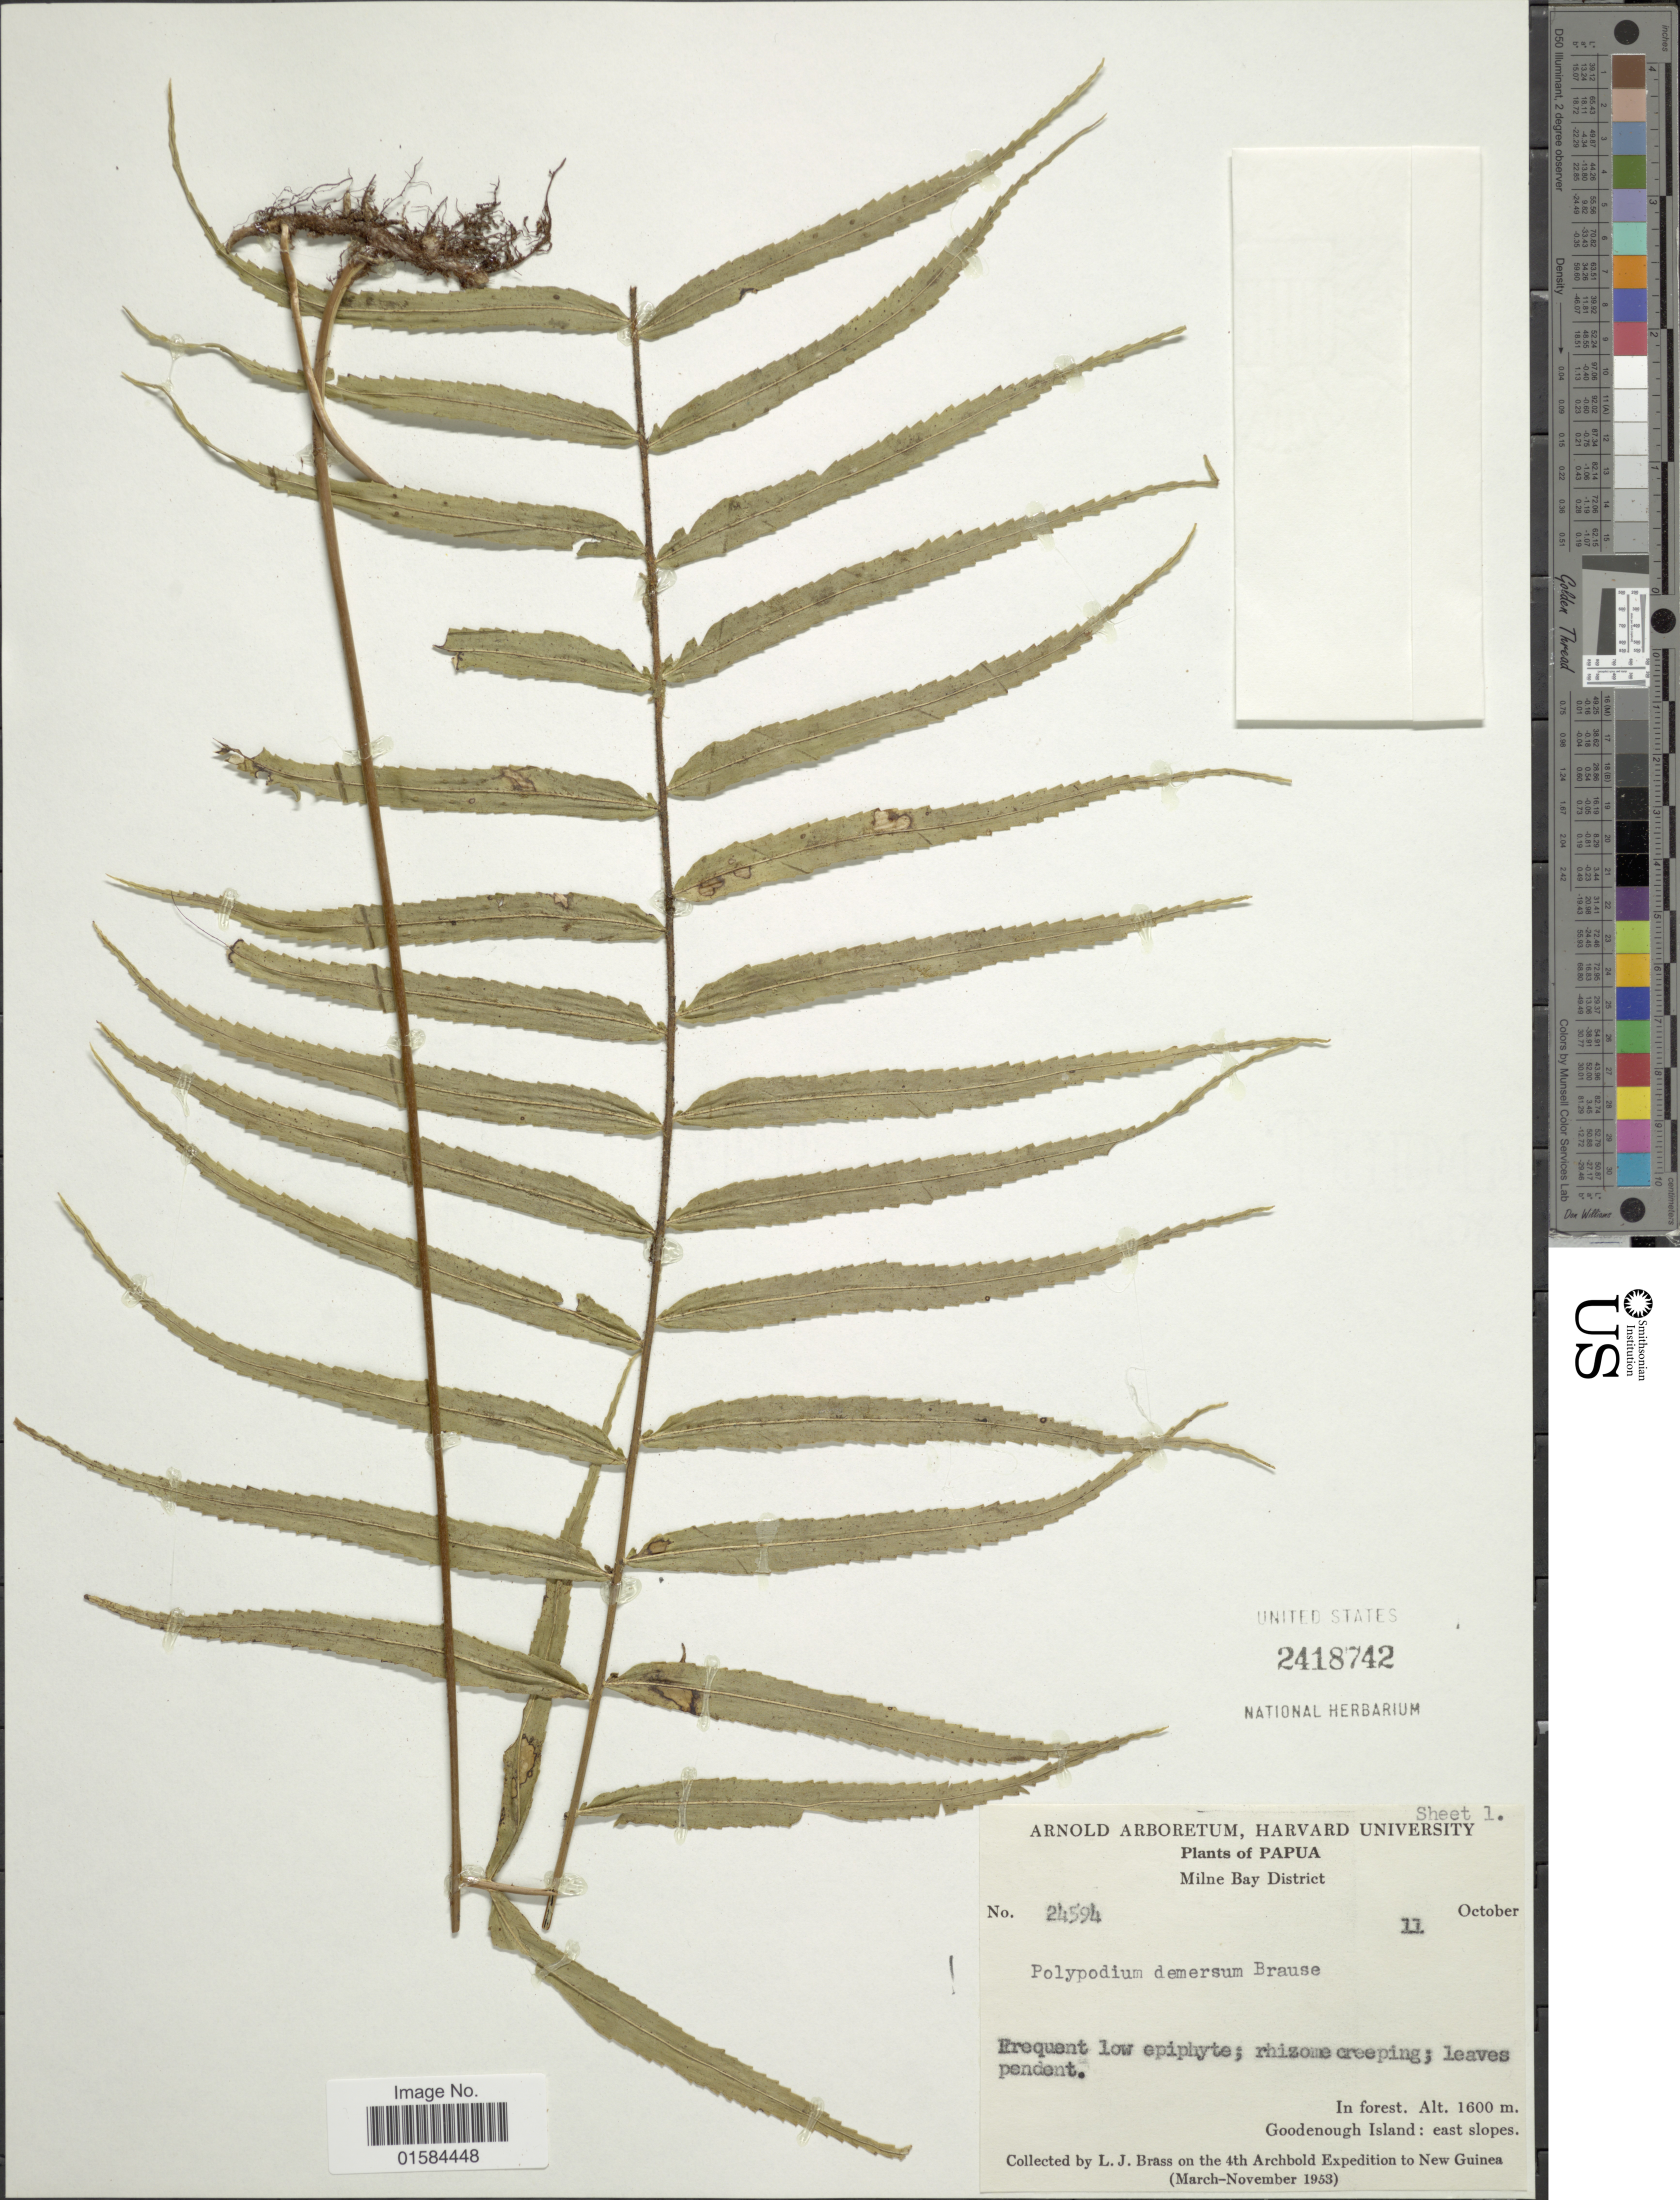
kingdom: Plantae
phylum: Tracheophyta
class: Polypodiopsida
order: Polypodiales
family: Polypodiaceae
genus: Goniophlebium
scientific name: Goniophlebium demersum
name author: (Brause) Rödl-Linder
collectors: L. J. Brass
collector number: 24594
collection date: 1953-10-11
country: Papua New Guinea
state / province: Milne Bay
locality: Papua, Milne Bay District, Goodenough Island: east slopes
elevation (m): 1600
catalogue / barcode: US 2418742